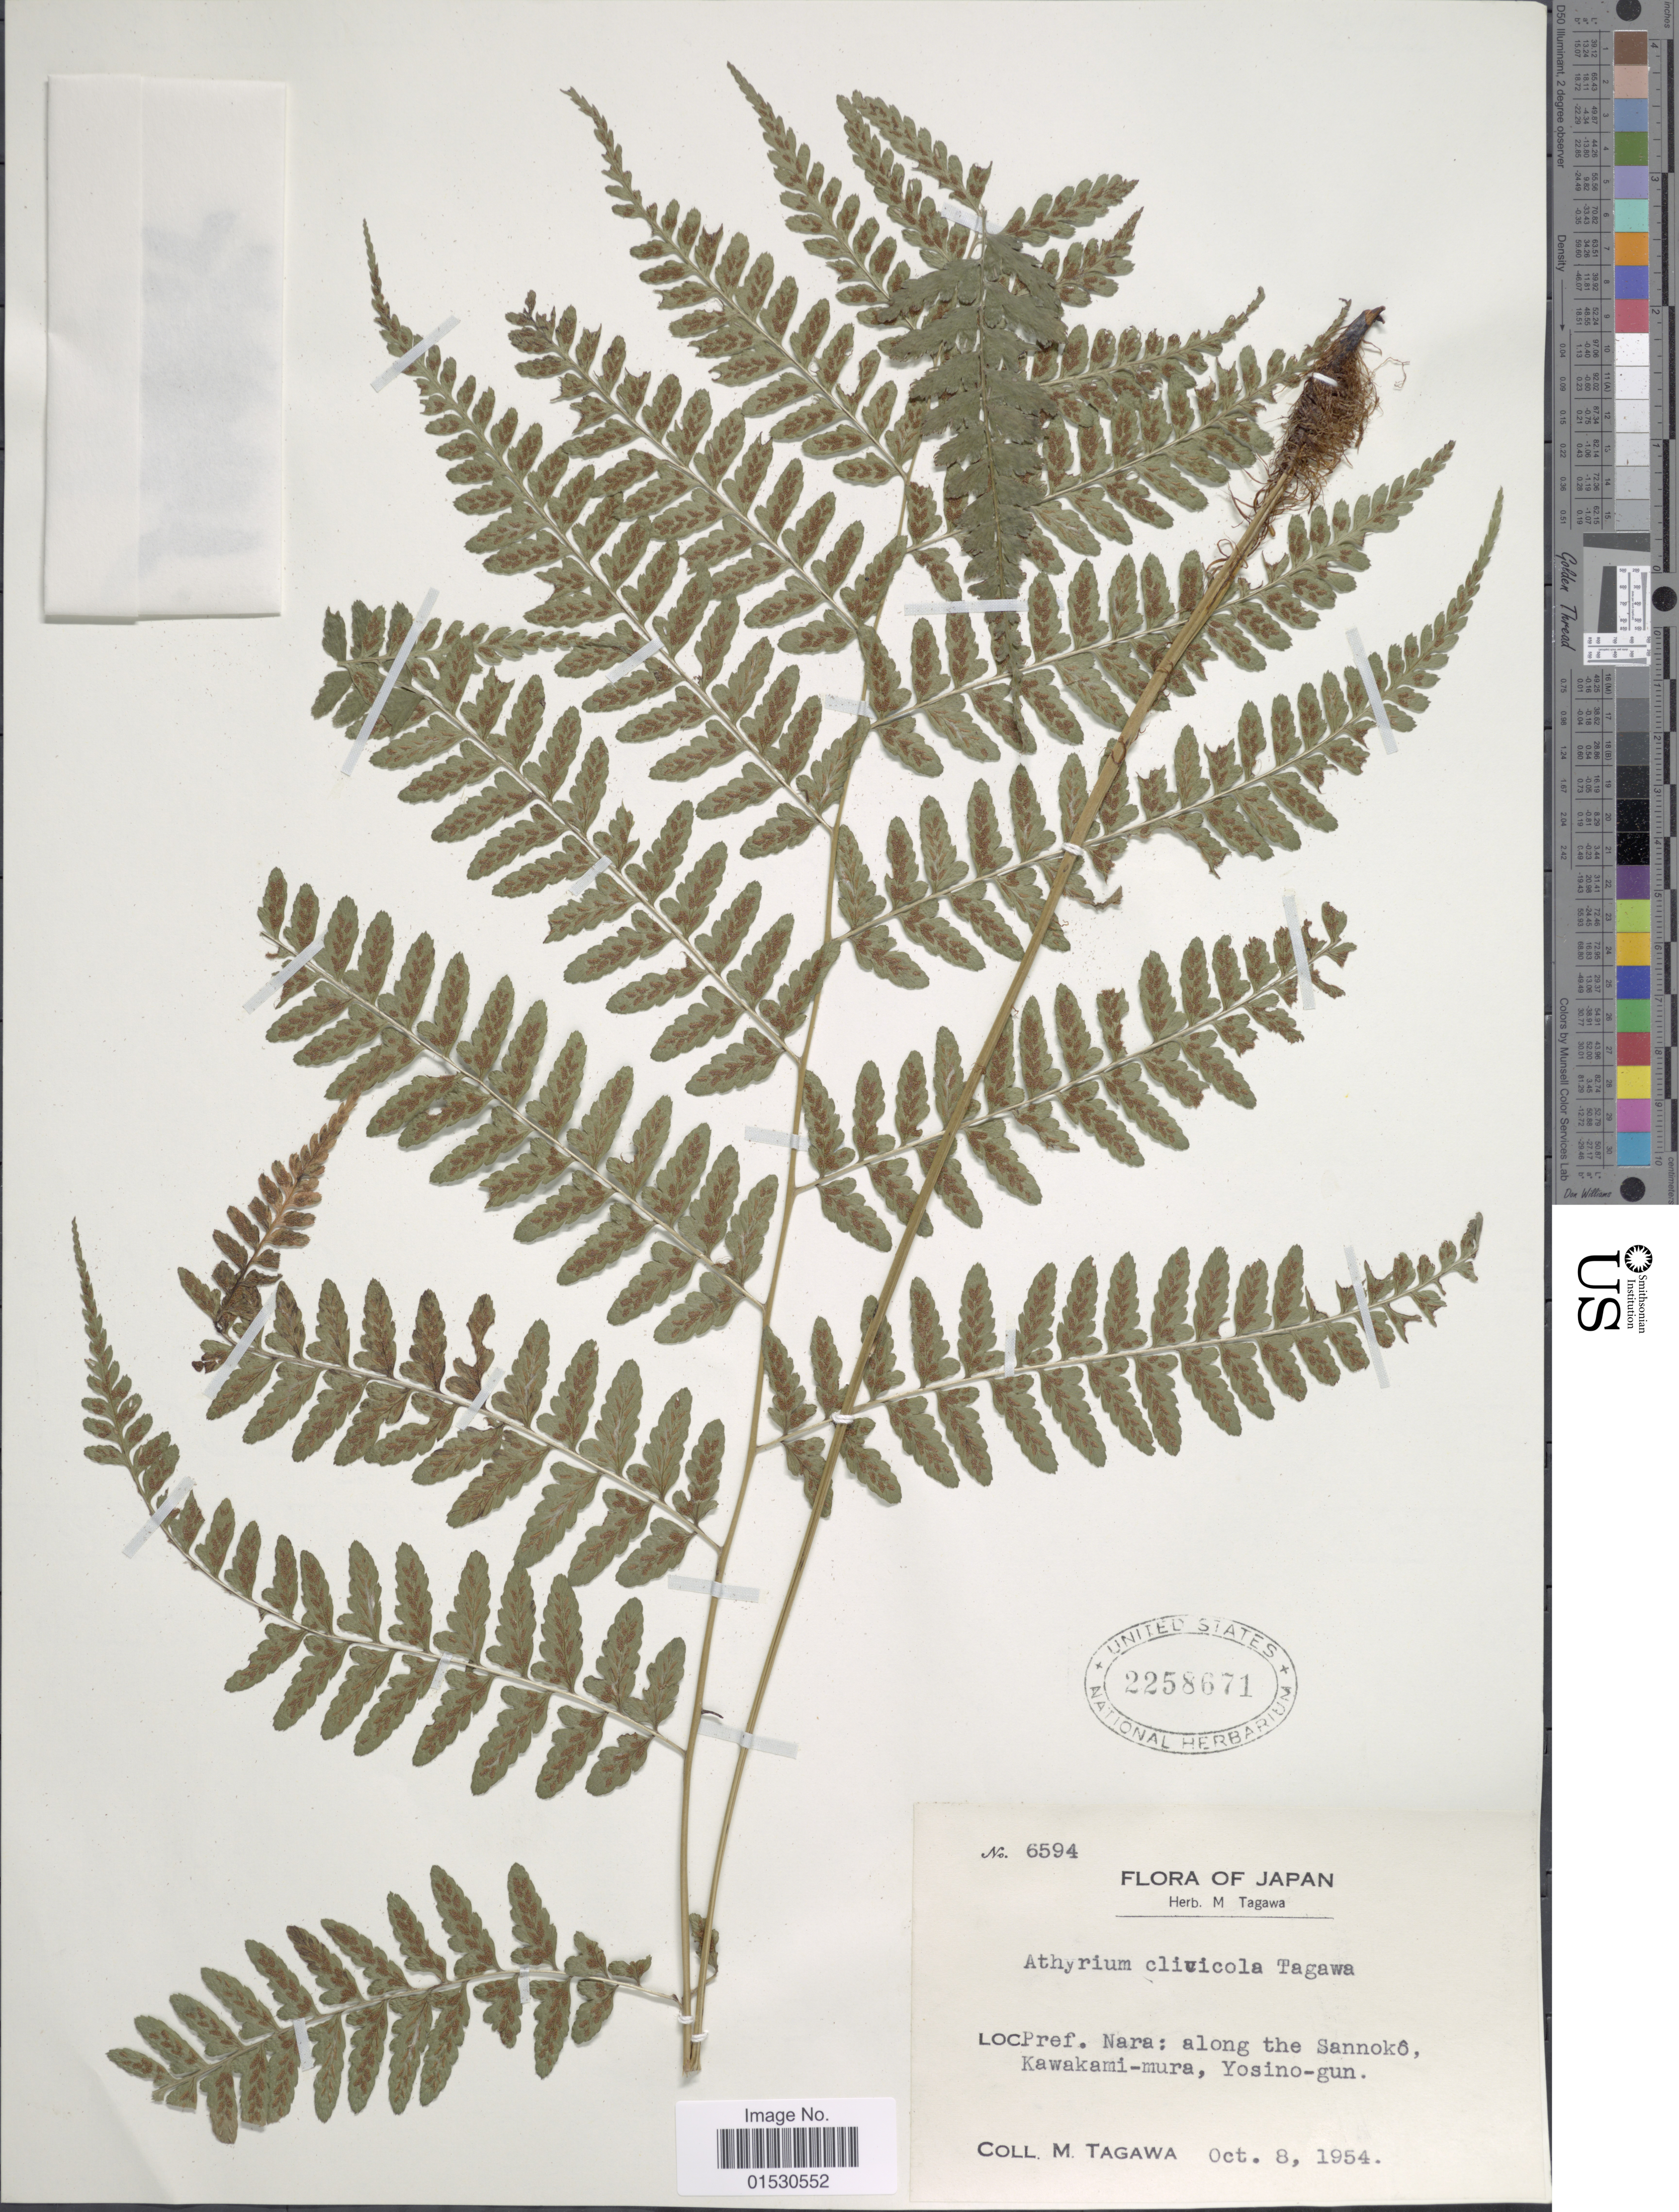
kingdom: Plantae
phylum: Tracheophyta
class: Polypodiopsida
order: Polypodiales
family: Athyriaceae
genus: Athyrium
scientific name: Athyrium clivicola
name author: Tagawa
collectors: M. Tagawa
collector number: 6594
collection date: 1954-10-08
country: Japan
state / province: Nara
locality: Along the Sannoko, Kawakami-mura, Yosino-gun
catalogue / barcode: US 2258671